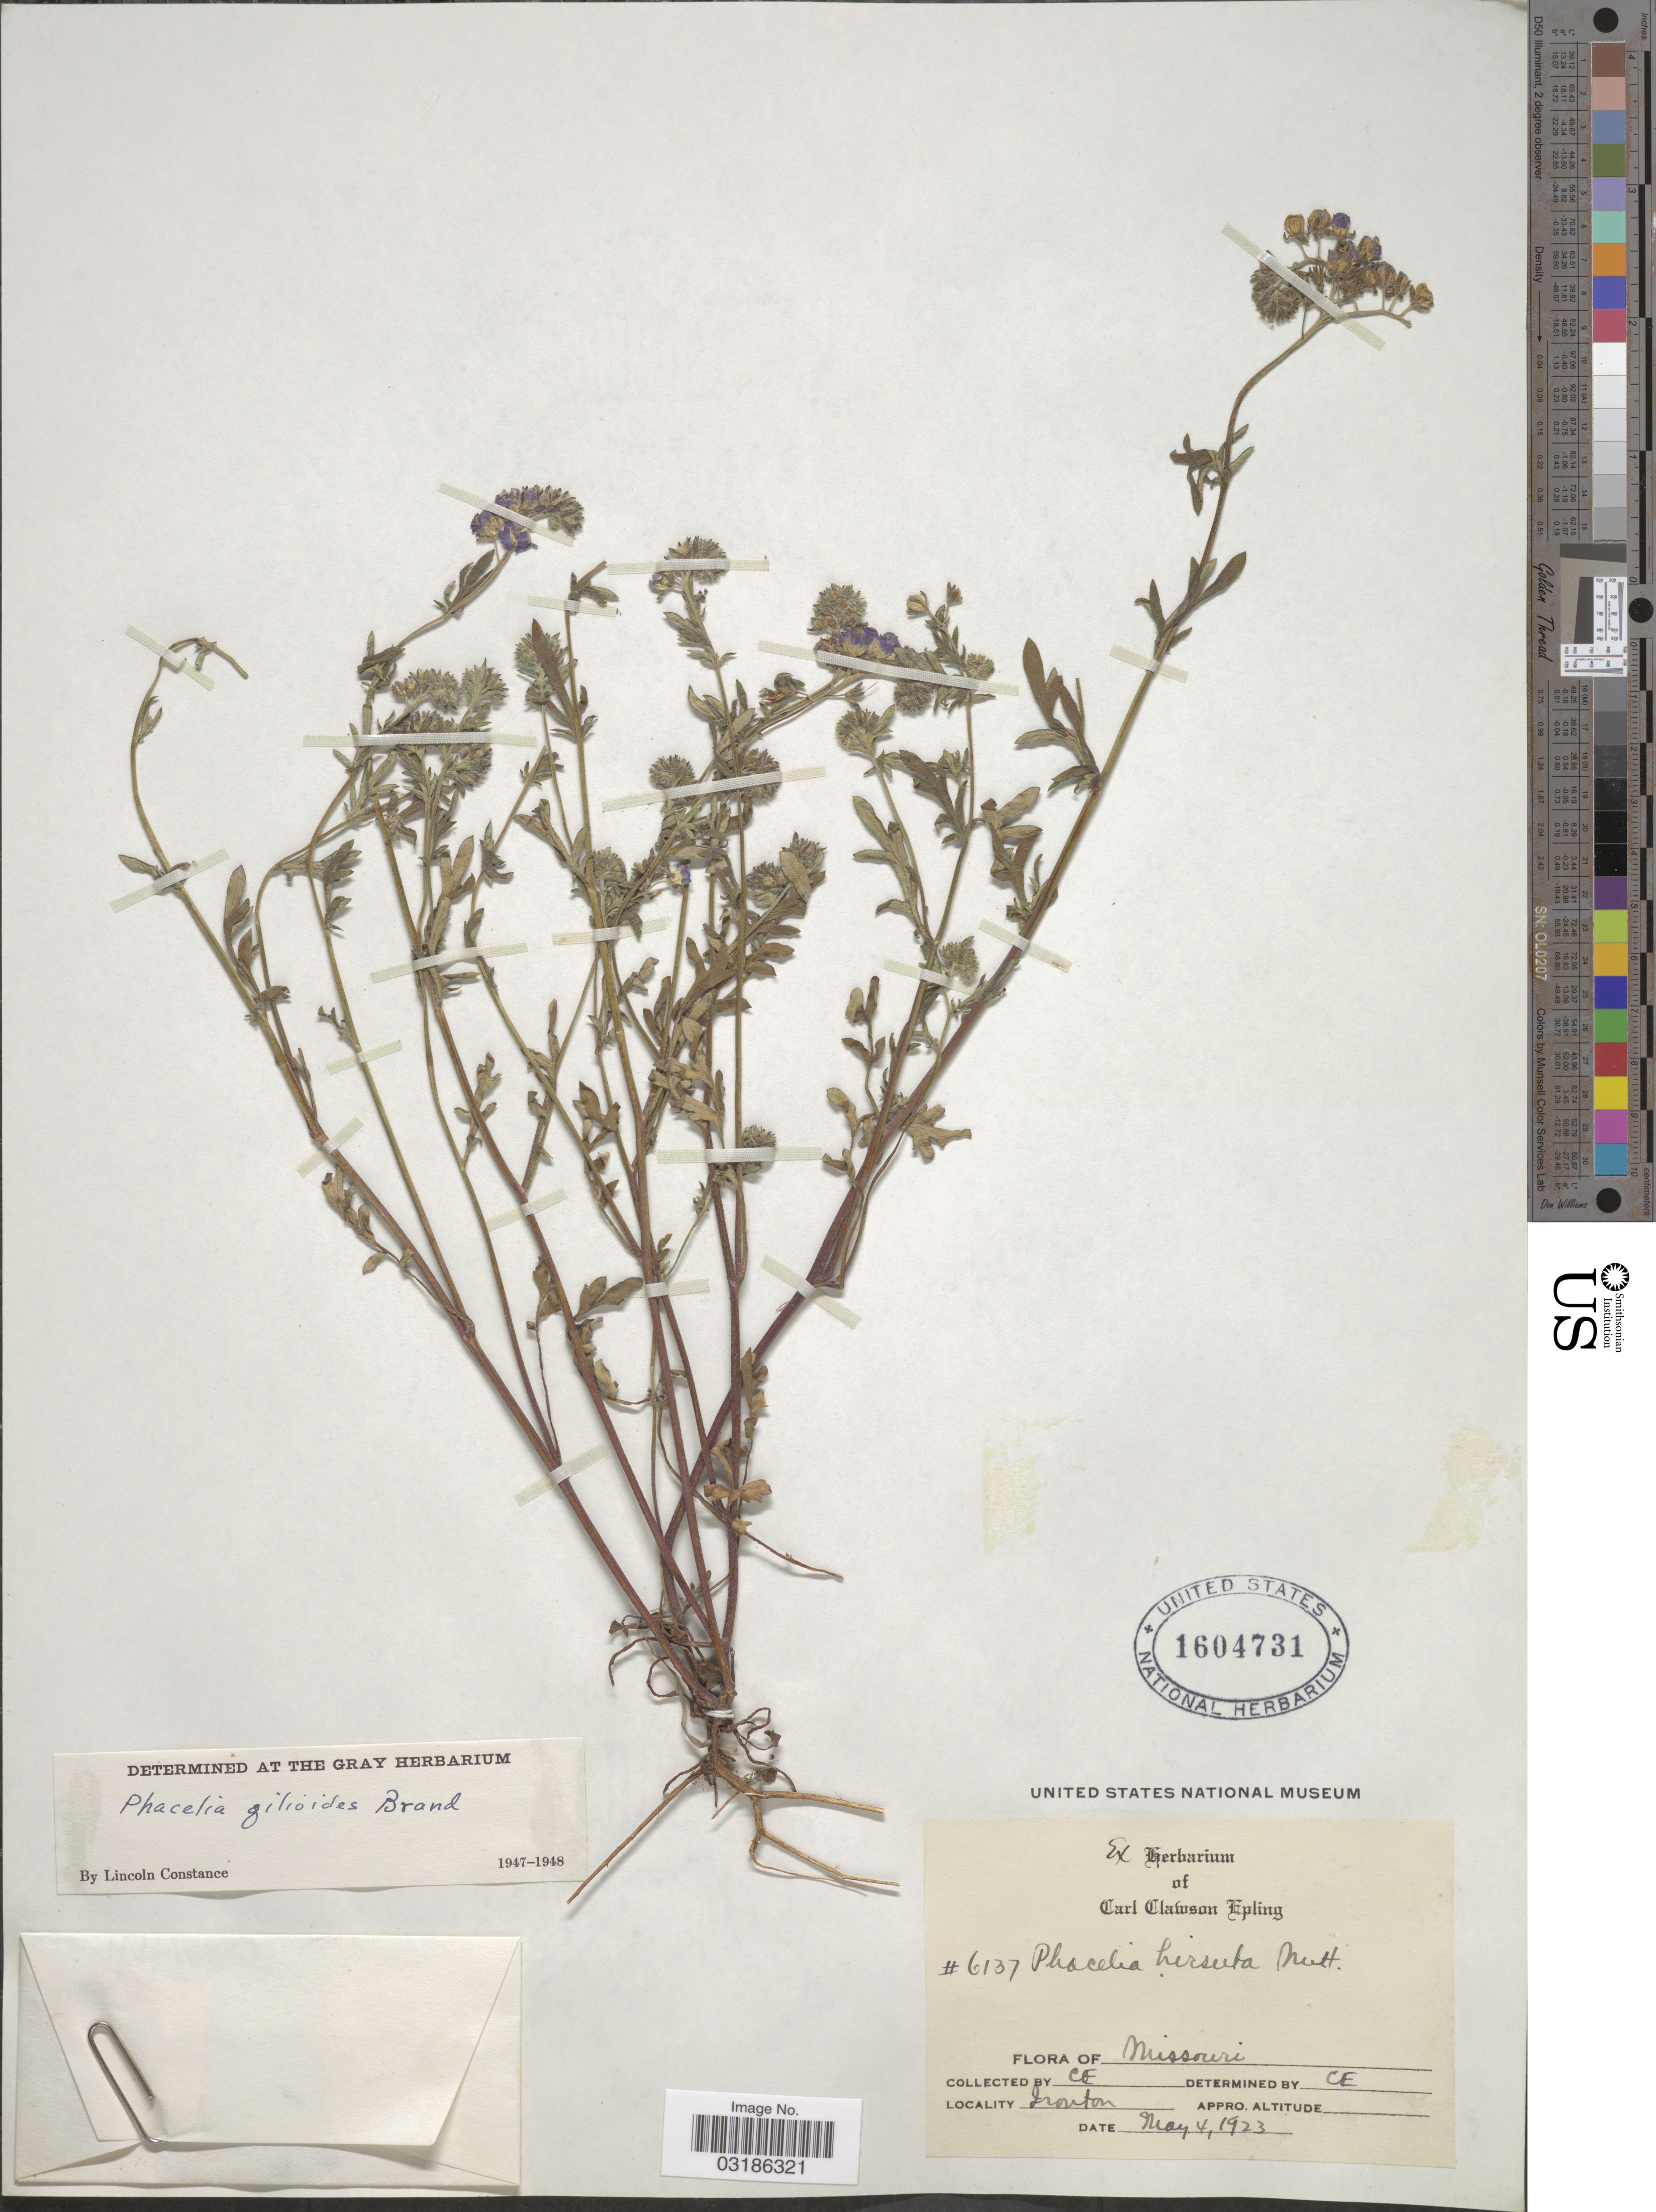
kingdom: Plantae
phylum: Tracheophyta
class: Magnoliopsida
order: Boraginales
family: Hydrophyllaceae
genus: Phacelia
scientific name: Phacelia gilioides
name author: Brand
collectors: C. C. Epling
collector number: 6137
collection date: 1923-05-04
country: United States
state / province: Missouri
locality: Ironton.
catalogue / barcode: US 1604731